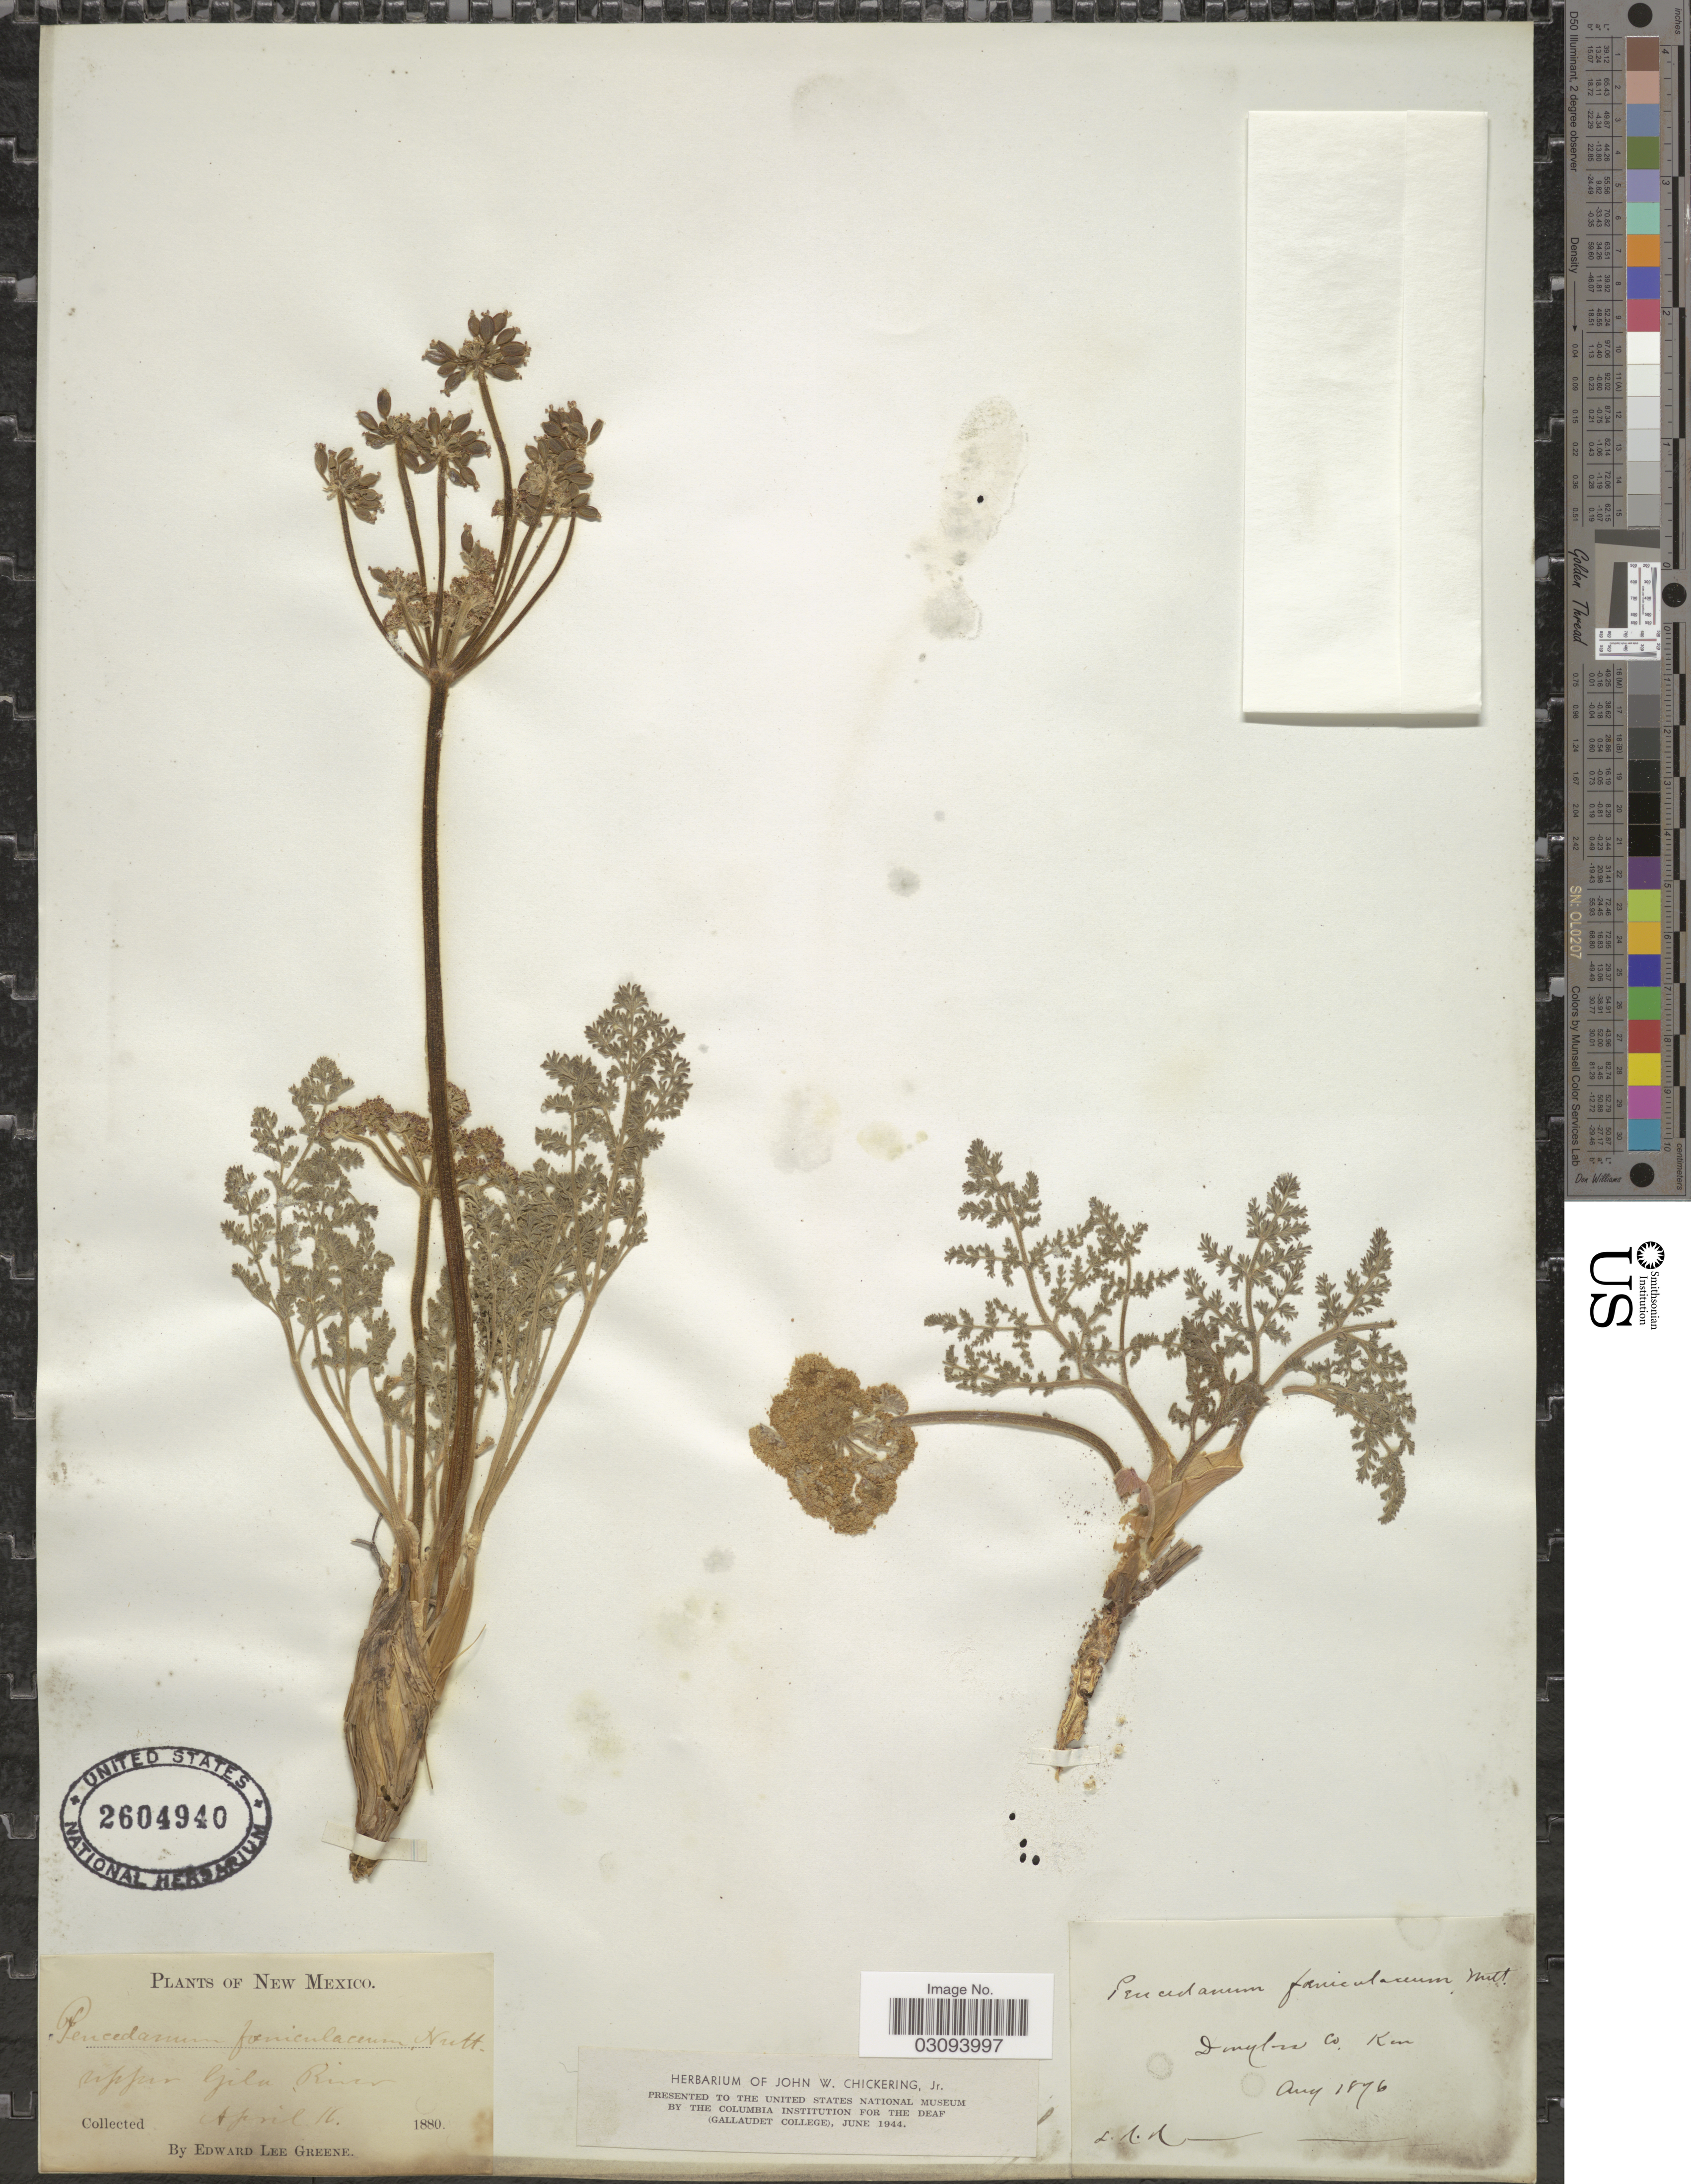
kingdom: Plantae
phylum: Tracheophyta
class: Magnoliopsida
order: Apiales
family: Apiaceae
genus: Lomatium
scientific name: Lomatium foeniculaceum subsp. foeniculaceum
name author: (Nutt.) J.M. Coult. & Rose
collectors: L. N. N.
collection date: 1876-08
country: United States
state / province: Kentucky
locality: Douglas Co.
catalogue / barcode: US 2604940-2